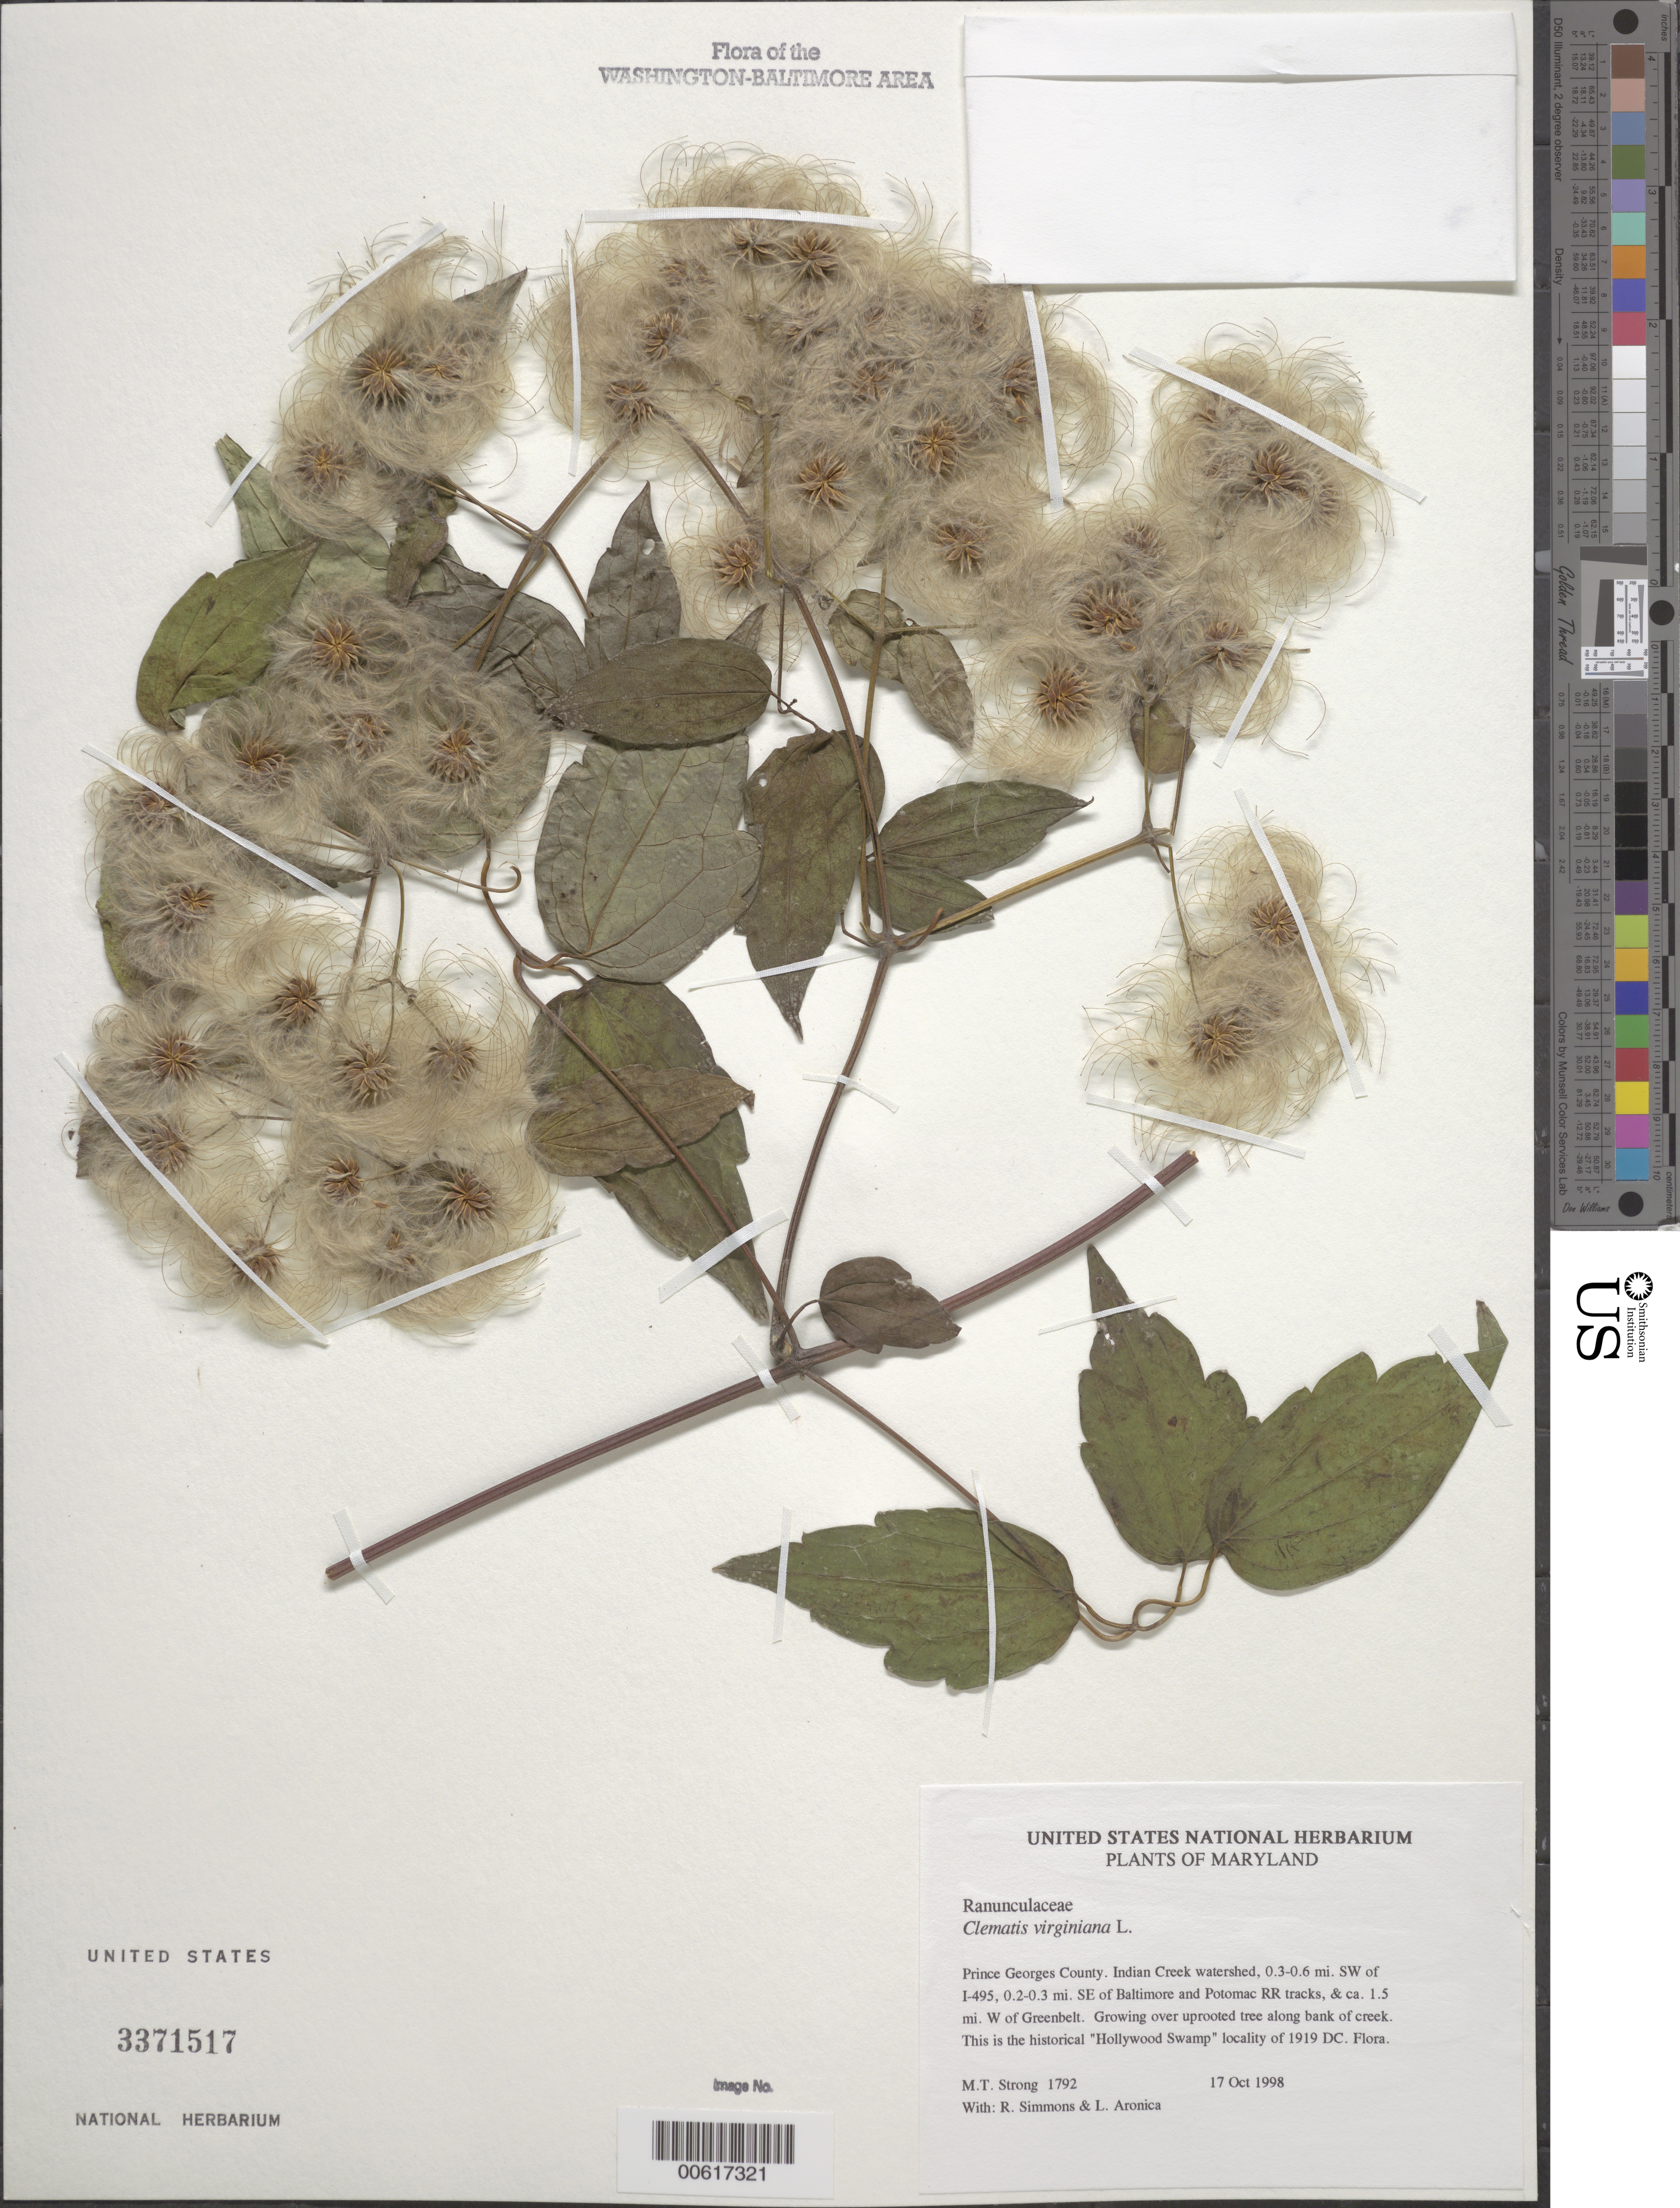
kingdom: Plantae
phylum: Tracheophyta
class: Magnoliopsida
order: Ranunculales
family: Ranunculaceae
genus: Clematis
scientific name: Clematis virginiana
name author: L.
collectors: M. T. Strong, R. Simmons & L. Aronica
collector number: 1792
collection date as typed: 17 Oct 1998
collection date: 1998-10-17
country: United States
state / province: Maryland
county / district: Prince George's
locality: Indian Creek watershed, 0.3-0.6 mi. SW of I-495, 0.2-0.3 mi. SE of Baltimore and Potomac RR tracks, & ca. 1.5 mi. W of Greenbelt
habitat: Growing over uprooted tree along bank of creek. This is the historical "Hollywood Swamp" locality of 1919 DC. Flora.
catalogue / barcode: US 3371517